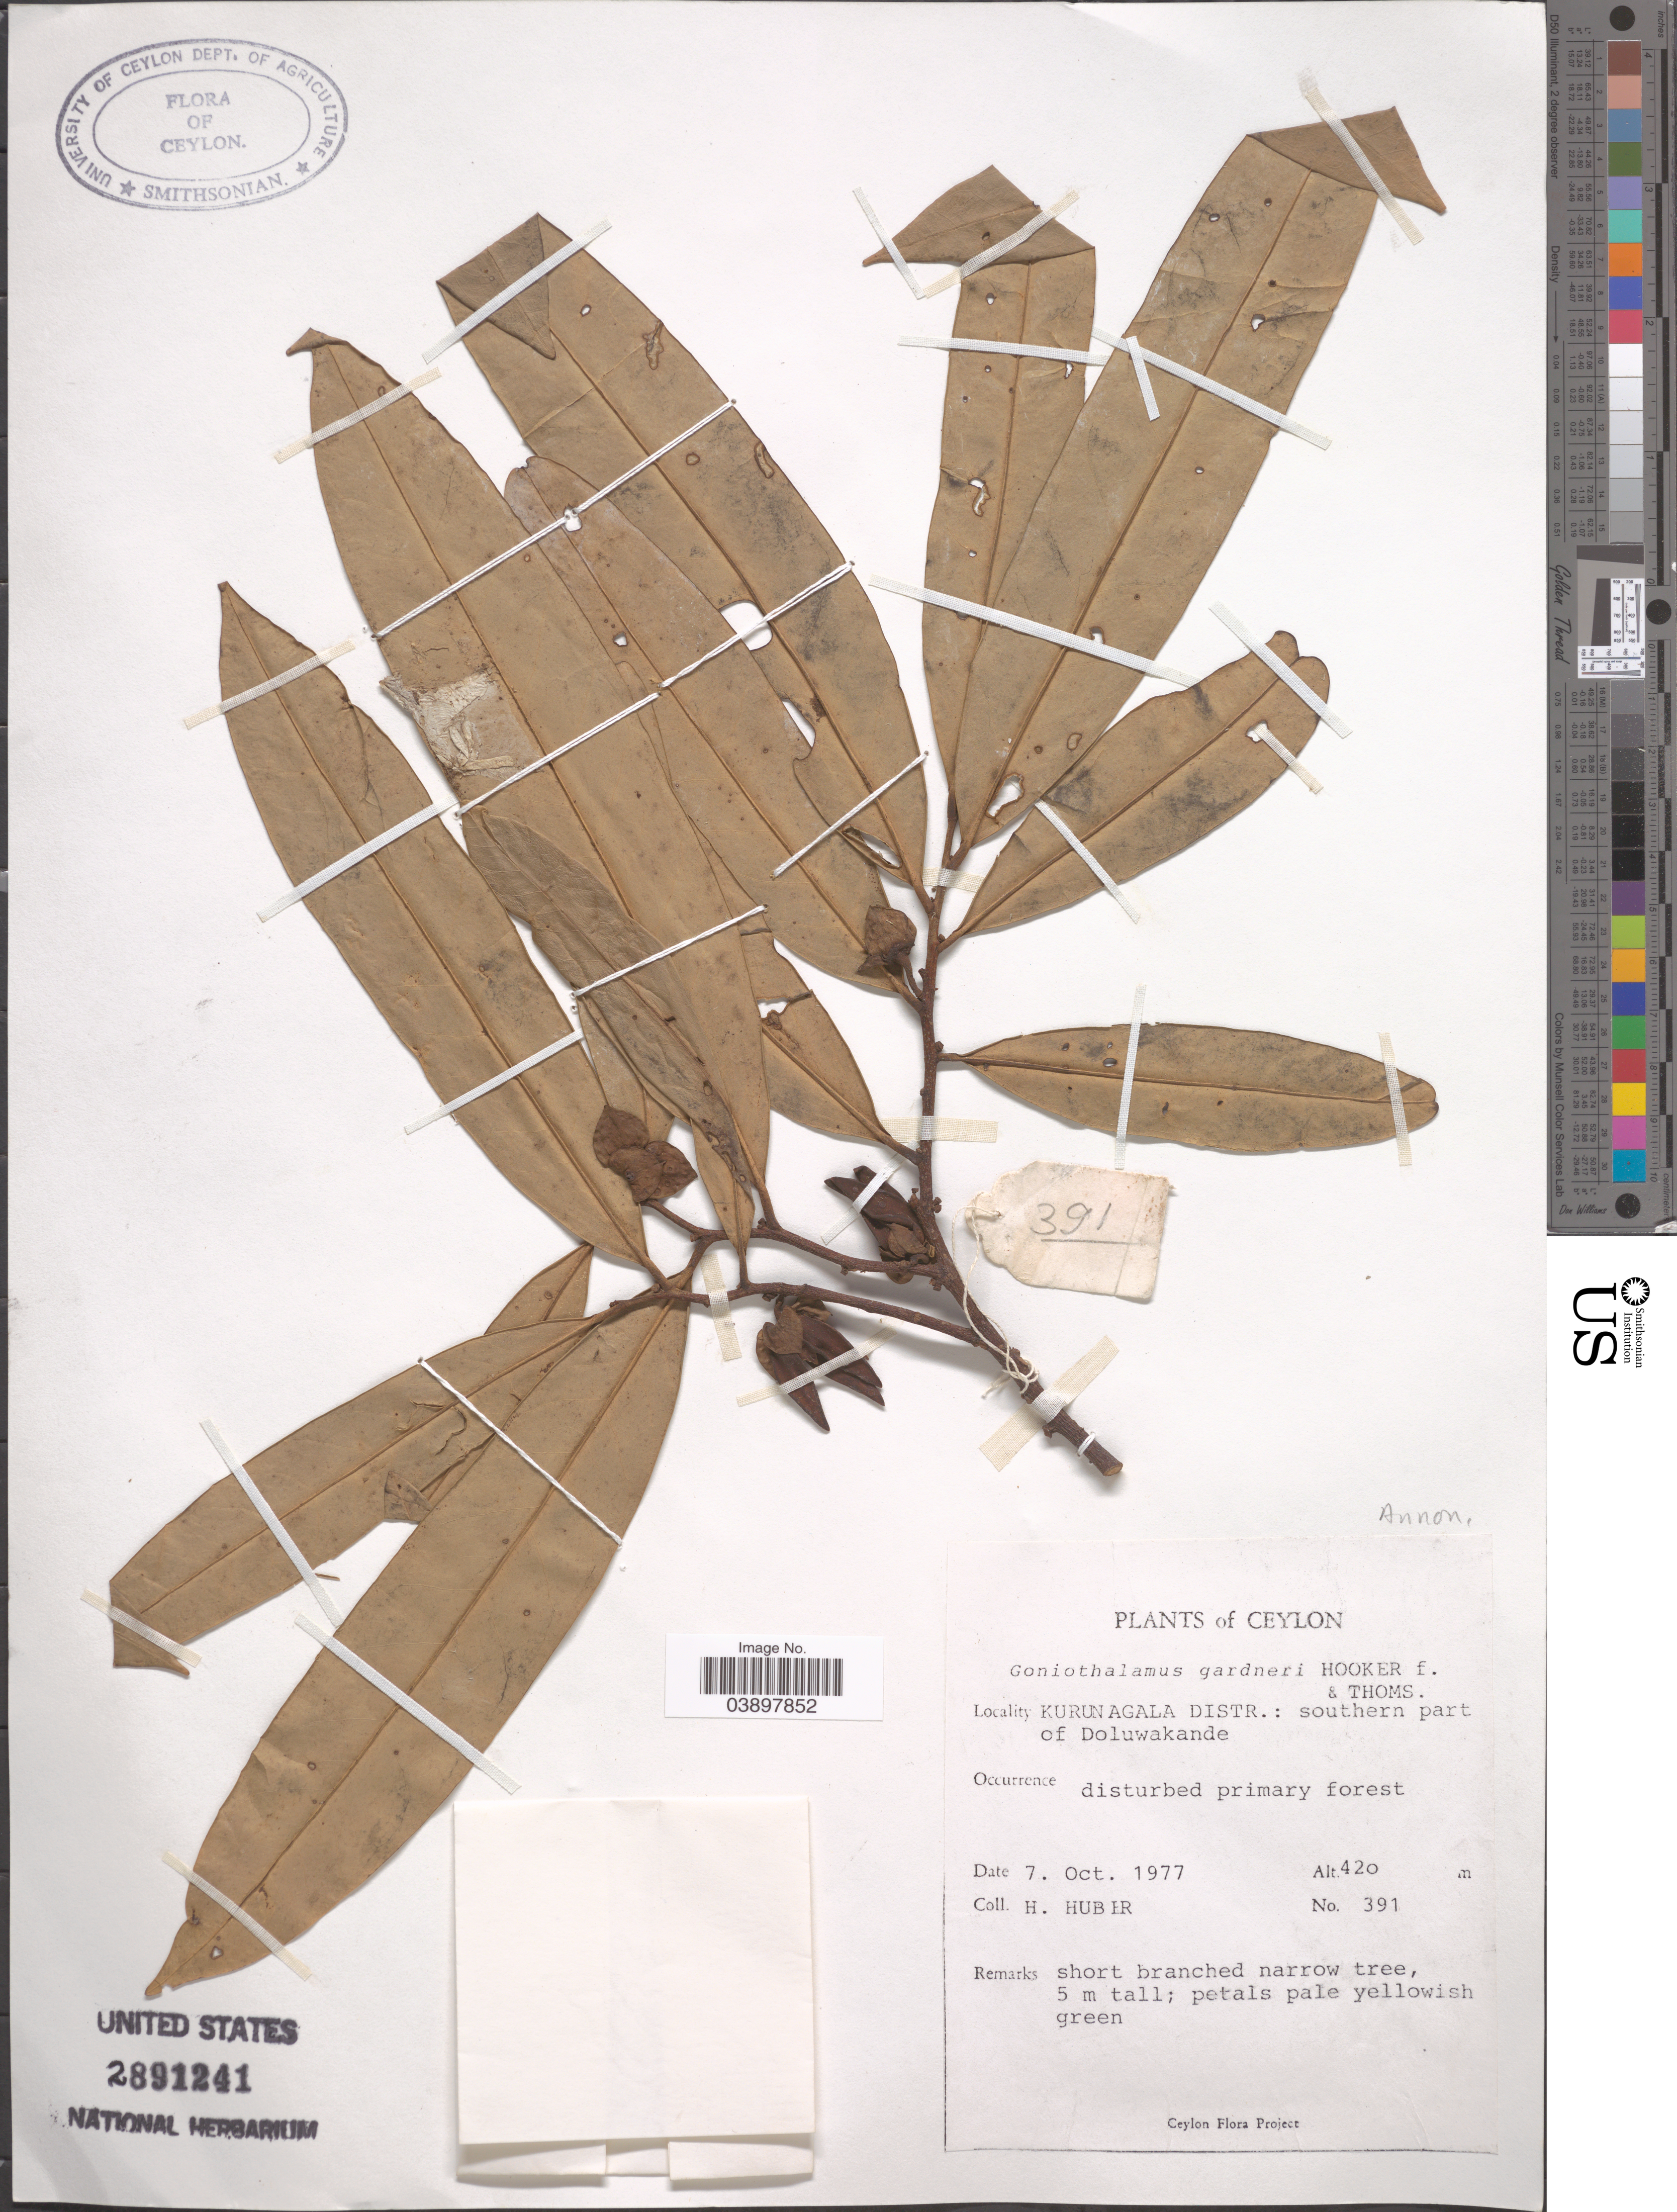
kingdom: Plantae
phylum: Tracheophyta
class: Magnoliopsida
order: Magnoliales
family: Annonaceae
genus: Goniothalamus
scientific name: Goniothalamus gardneri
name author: Hook. f. & Thomson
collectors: H. Huber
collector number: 391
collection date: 1977-10-07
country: Sri Lanka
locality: Ceylon. Kurunagala Distr.: southern part of Doluwakande.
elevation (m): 420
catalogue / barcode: US 2891241